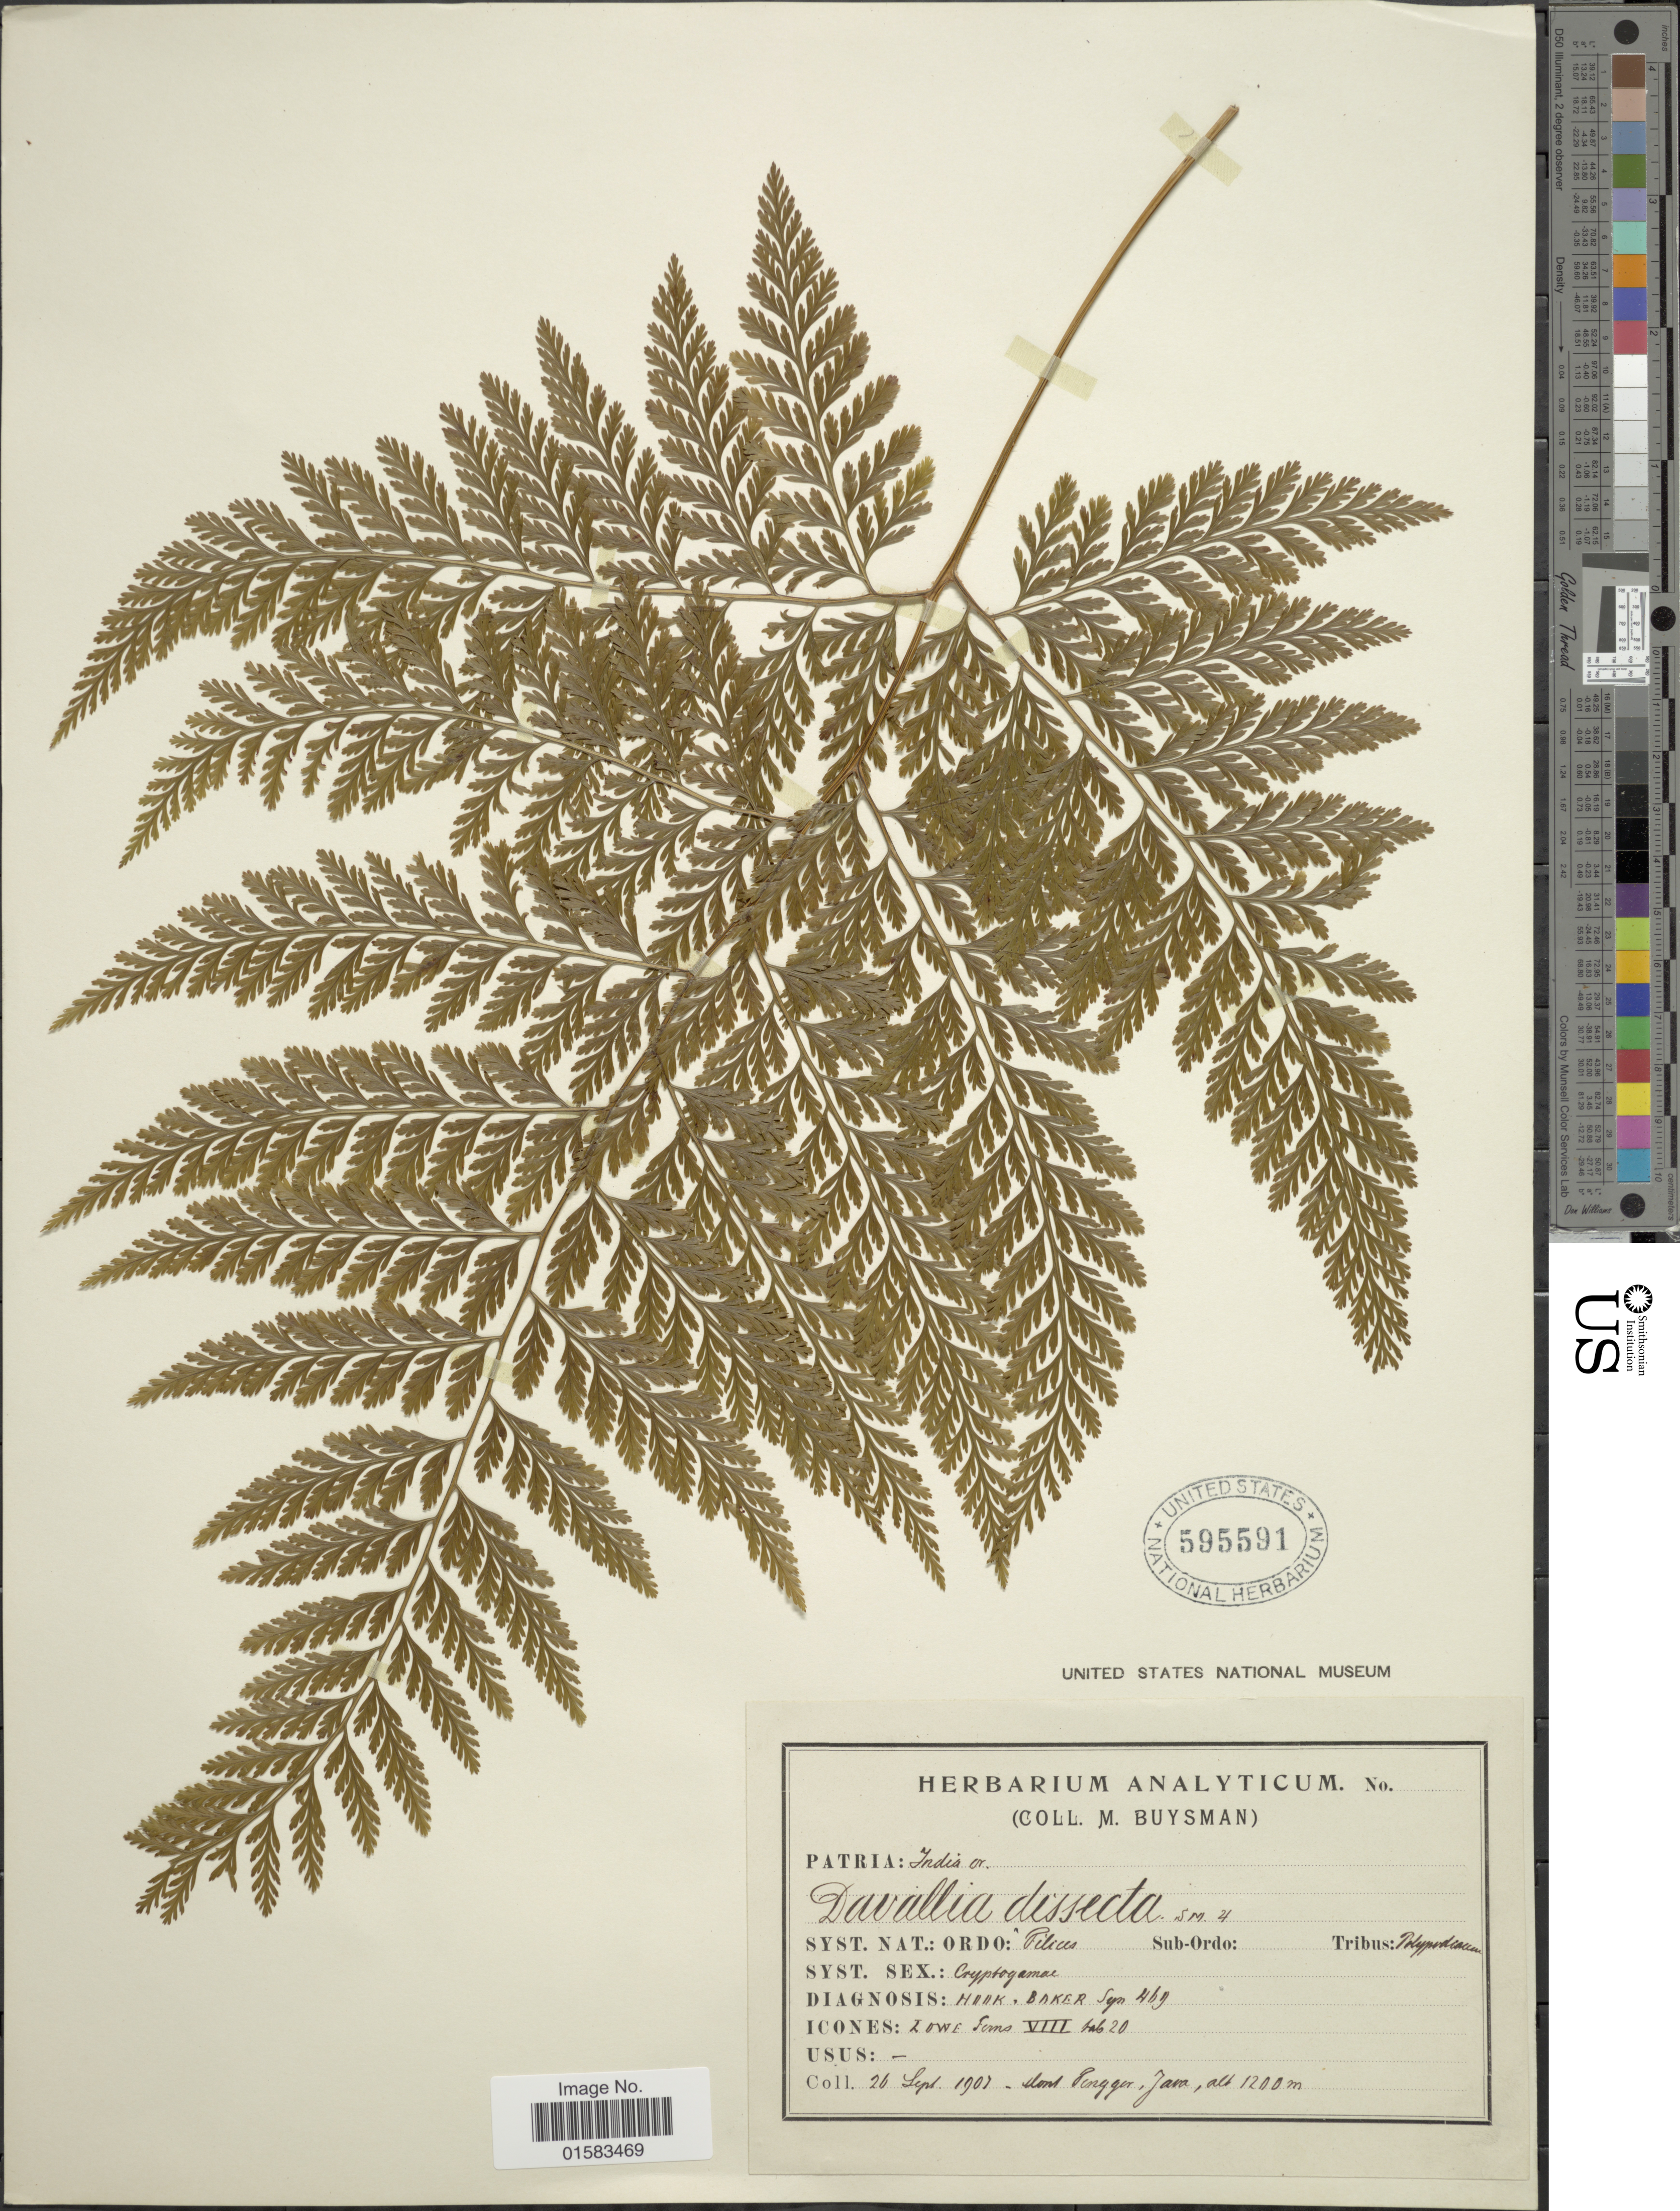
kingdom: Plantae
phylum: Tracheophyta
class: Polypodiopsida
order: Polypodiales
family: Davalliaceae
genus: Davallia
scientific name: Davallia trichomanoides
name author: Blume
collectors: M. Buysman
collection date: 1907-09-26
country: Indonesia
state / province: Java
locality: Mont Tennger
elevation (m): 1200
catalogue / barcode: US 595591